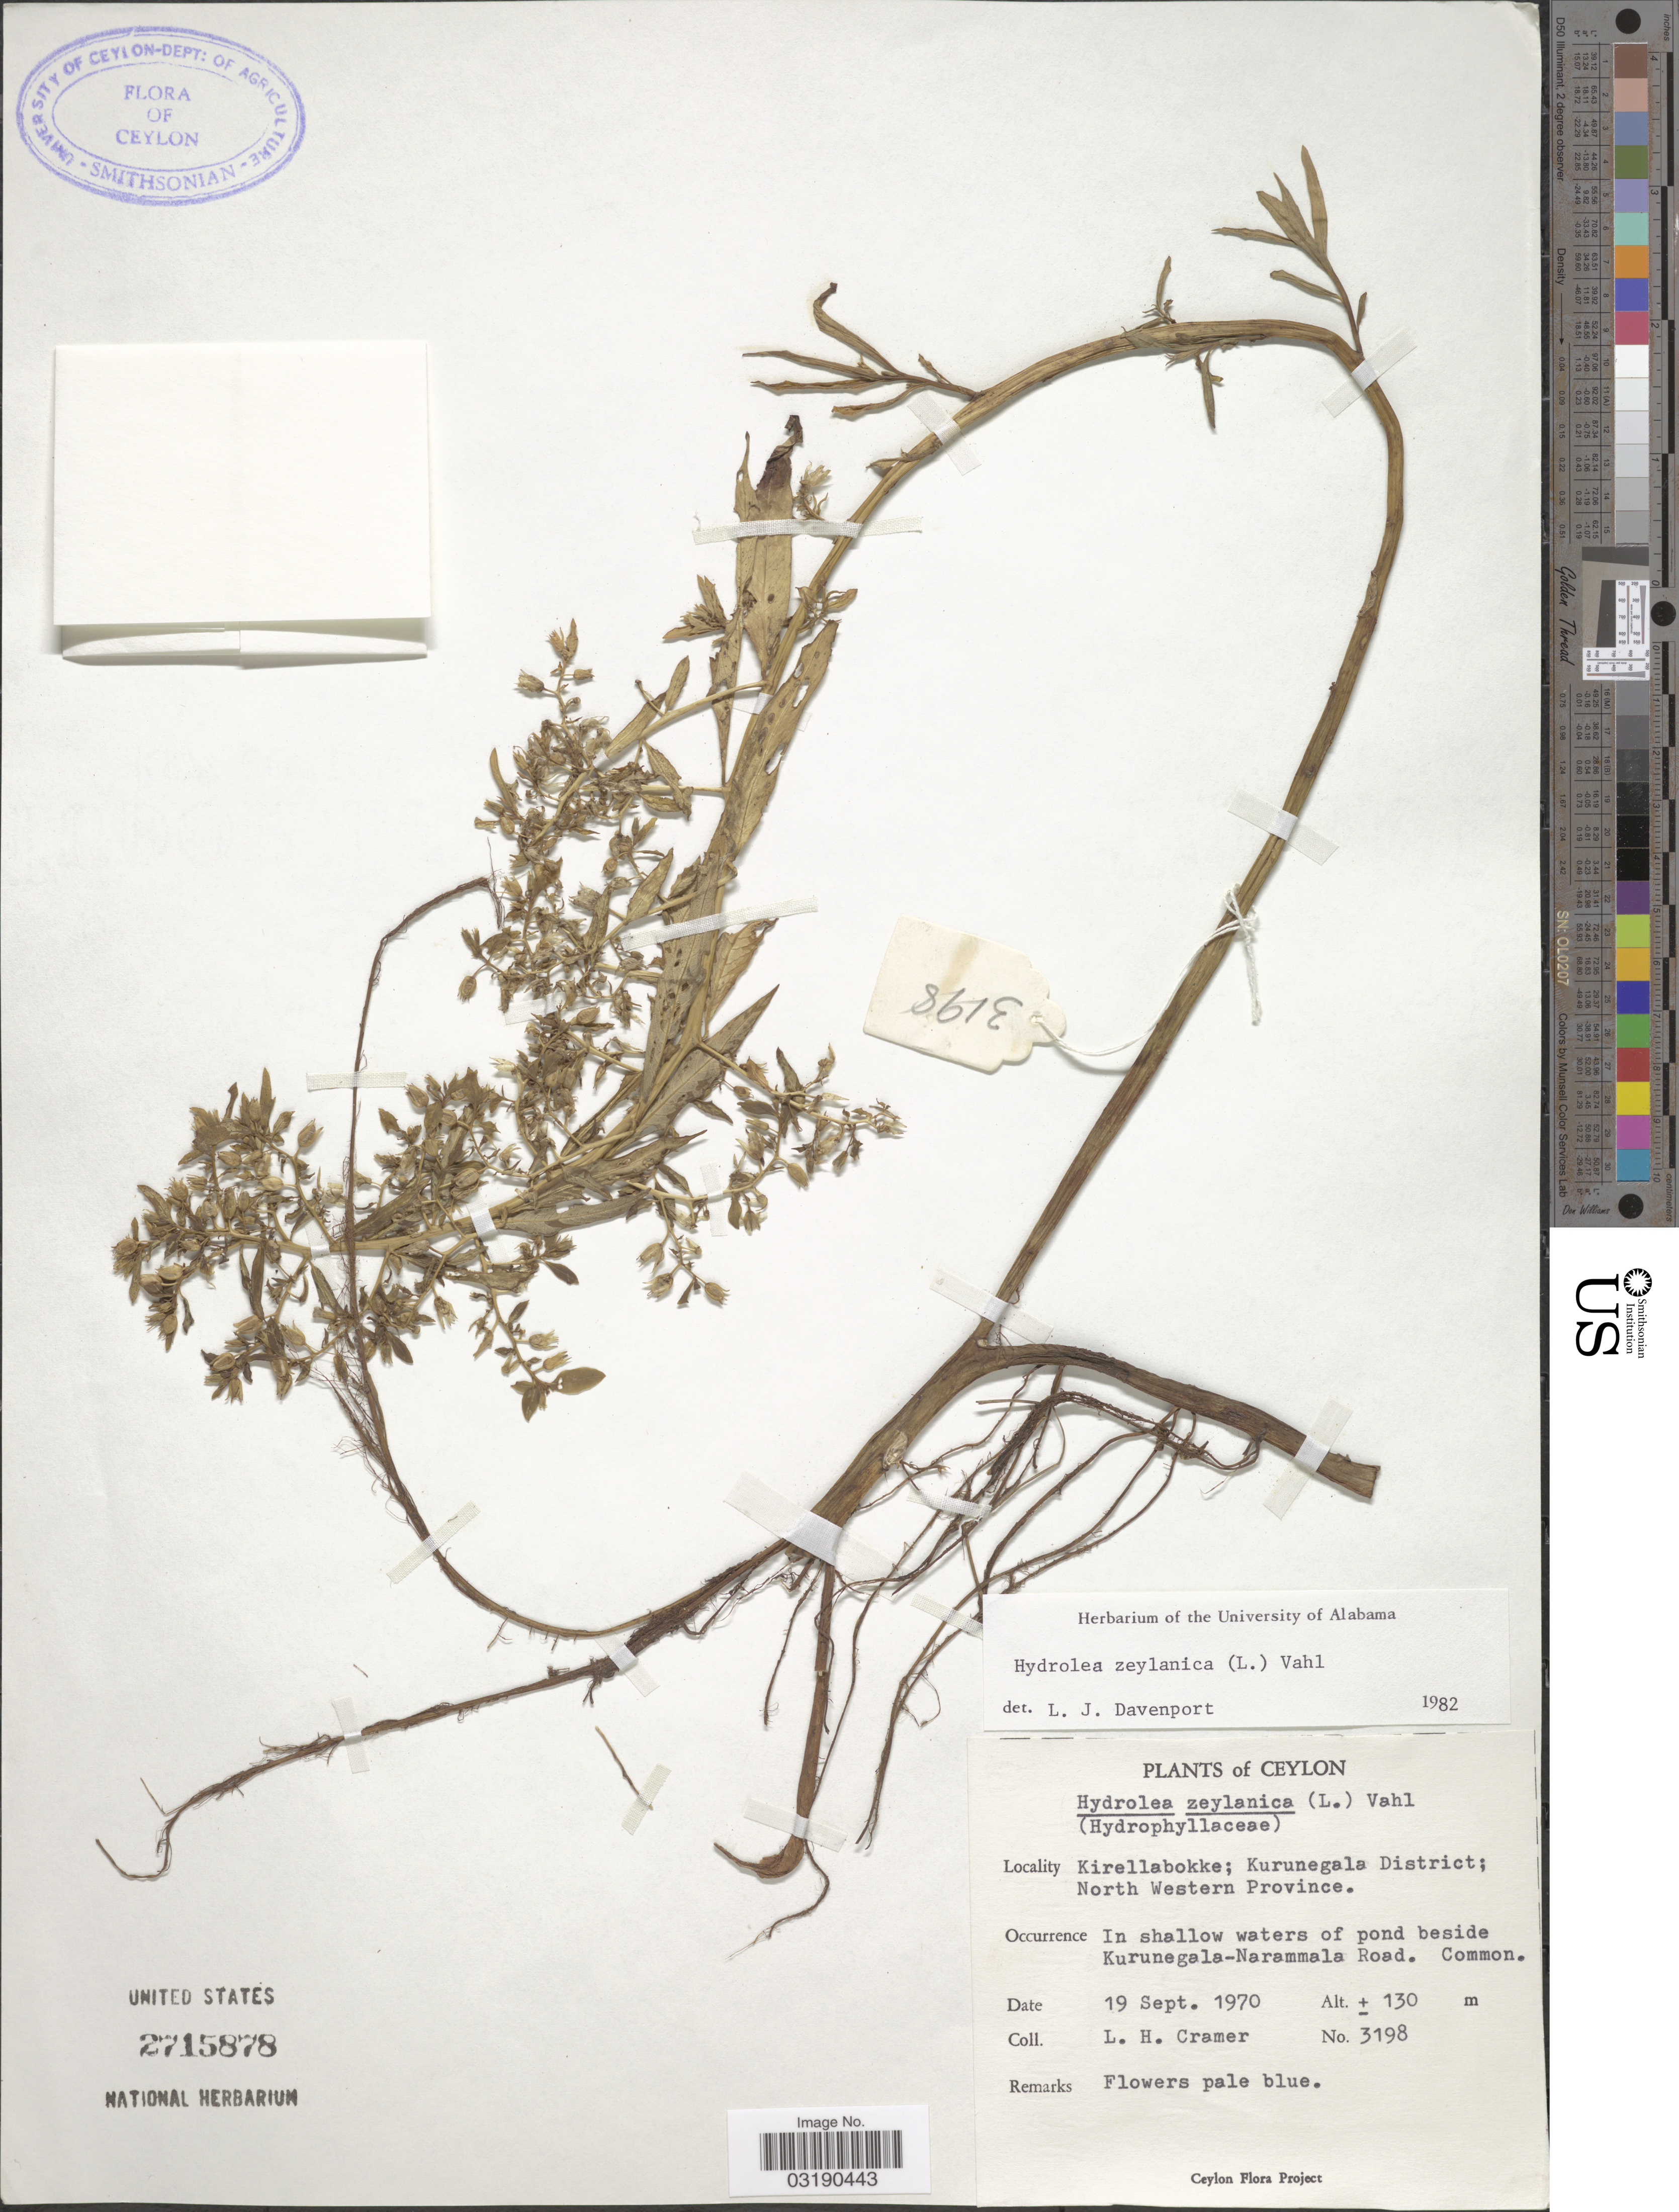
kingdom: Plantae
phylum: Tracheophyta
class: Magnoliopsida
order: Solanales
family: Hydroleaceae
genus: Hydrolea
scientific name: Hydrolea zeylanica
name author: (L.) Vahl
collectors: L. H. Cramer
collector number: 3198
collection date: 1970-09-19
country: Sri Lanka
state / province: North Western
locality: Ceylon. Kirellabokke; Kurunegala District; North Western Province. In shallow waters of pond beside Kurunegala-Narammala Road.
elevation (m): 130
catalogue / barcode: US 2715878